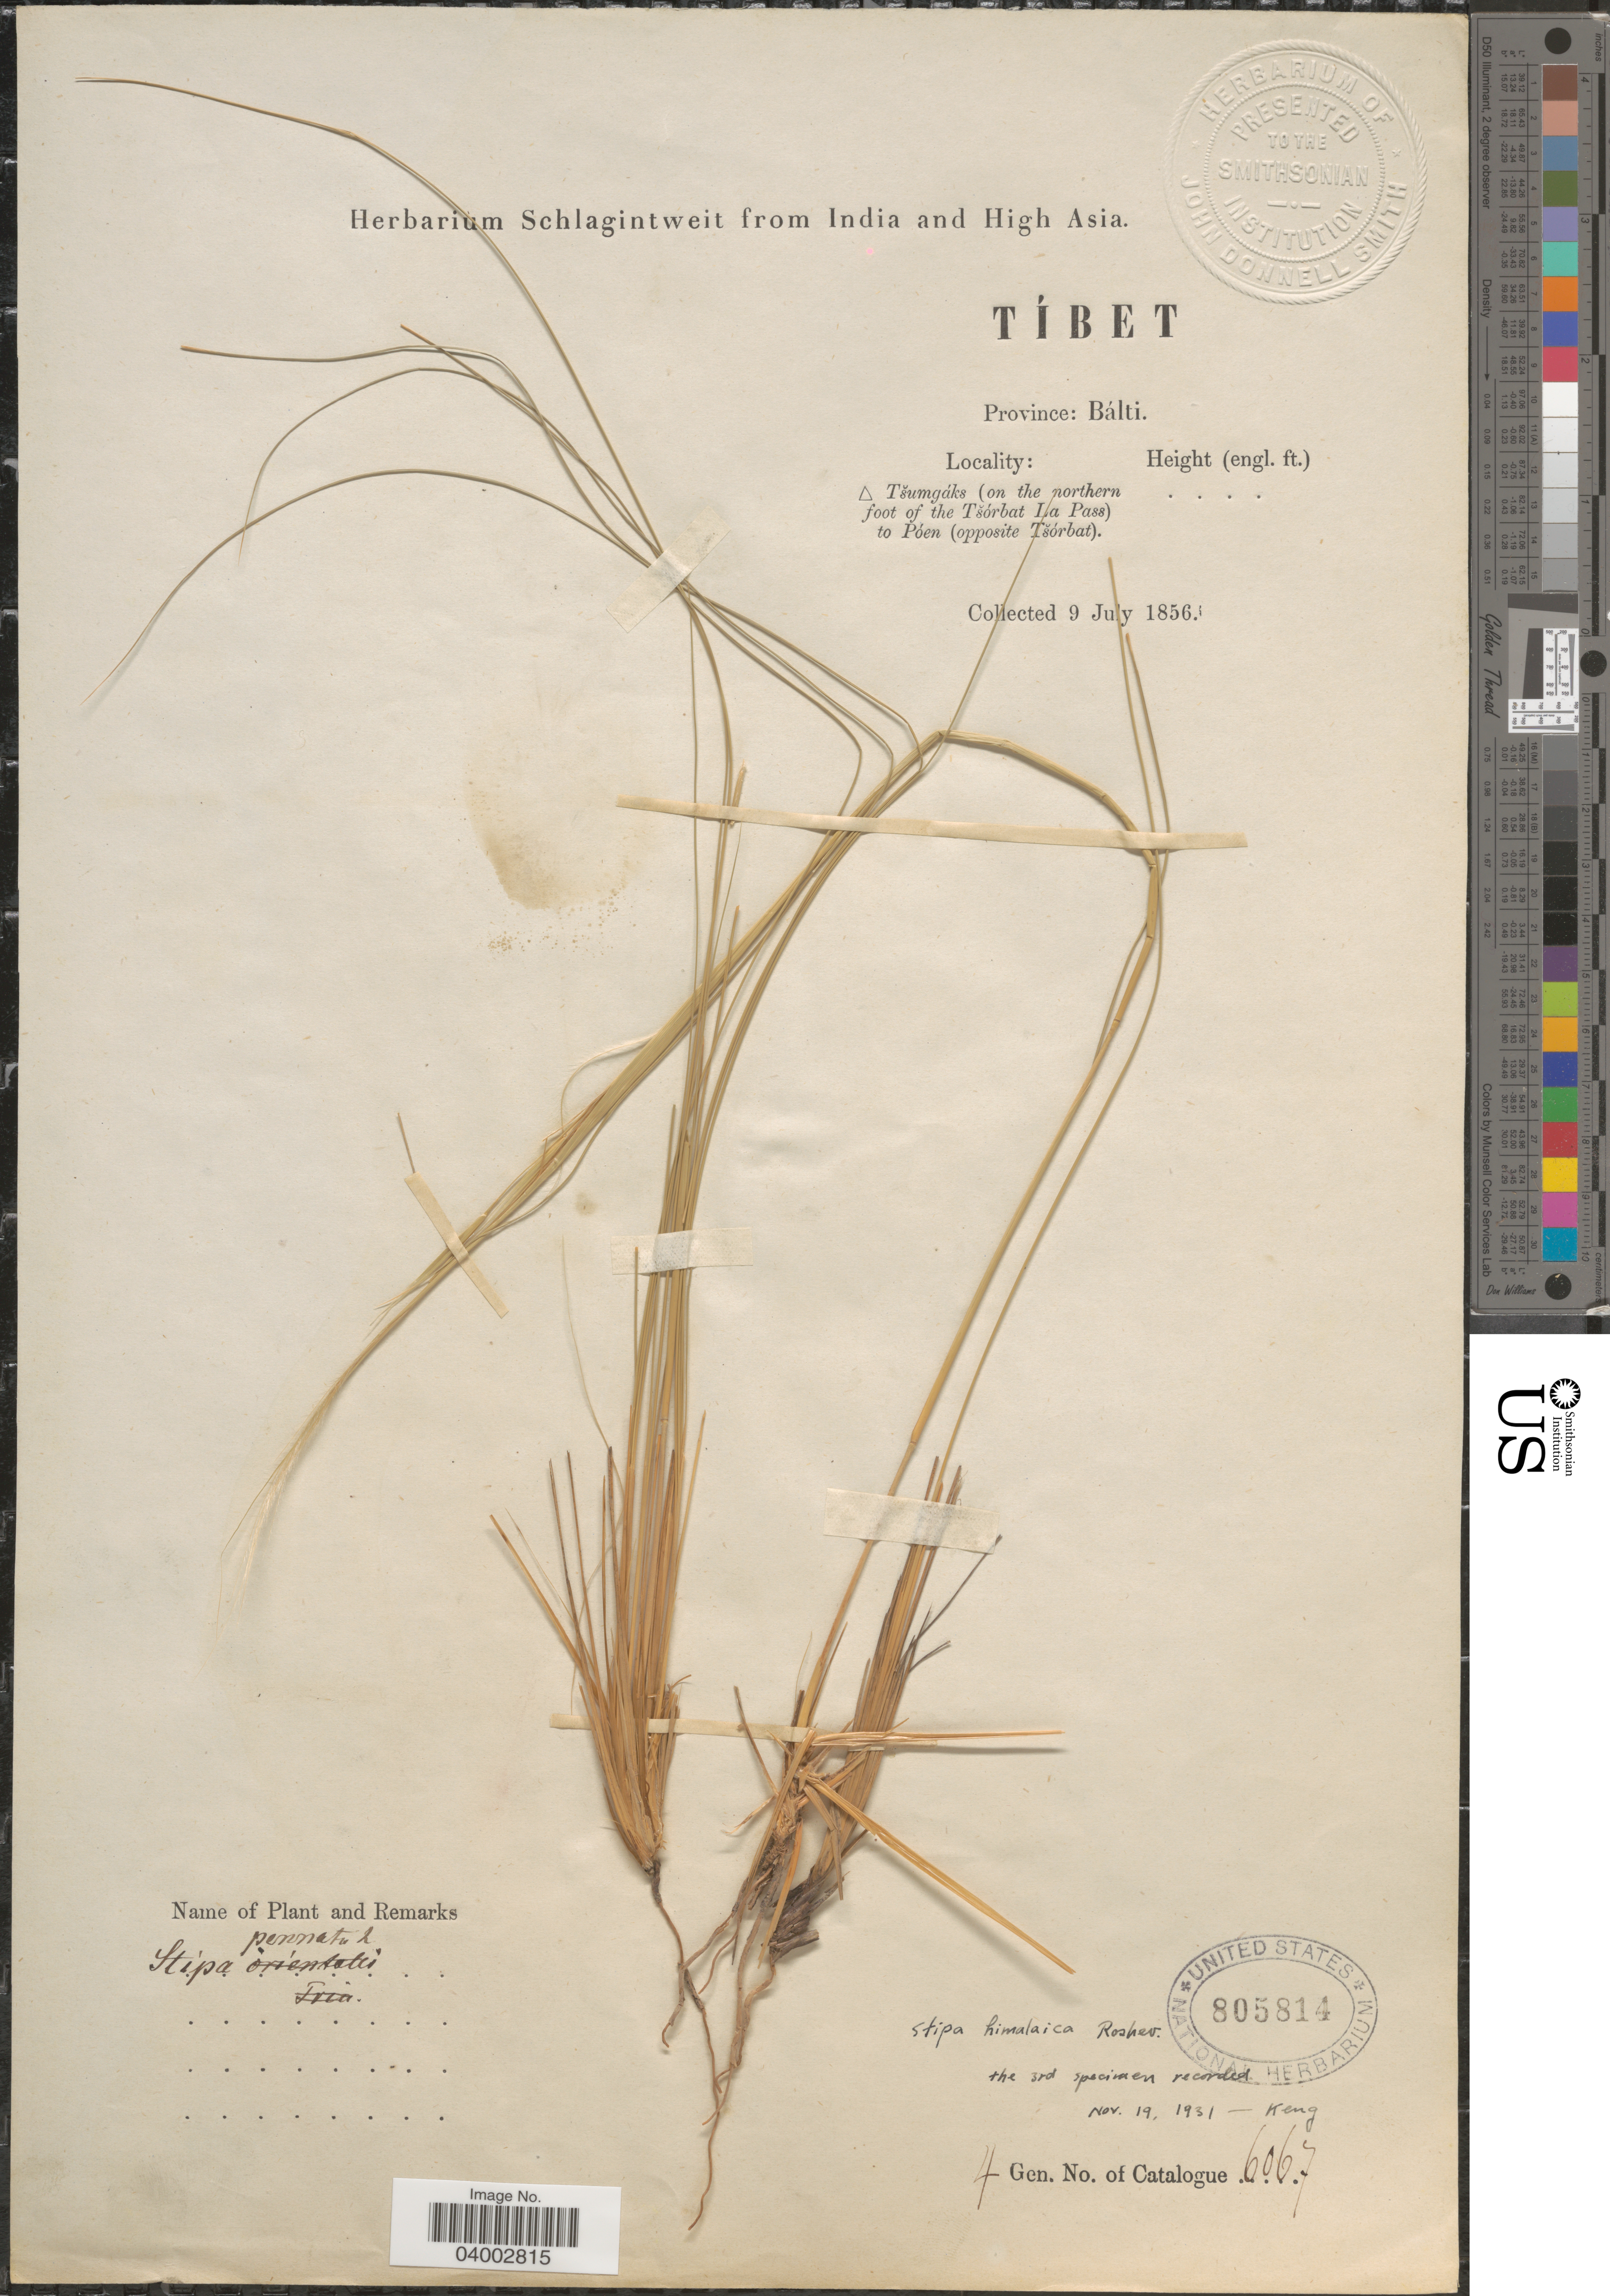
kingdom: Plantae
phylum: Tracheophyta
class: Liliopsida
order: Poales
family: Poaceae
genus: Stipa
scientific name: Stipa himalaica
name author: Roshev.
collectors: ex herb. Schlagintweit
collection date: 1856-07-09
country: China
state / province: Xizang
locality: Tíbet. Province: Bálti. Tšumgáks (on the northern foot of the Tšórbat La Pass) to Póen (opposite Tšórbat).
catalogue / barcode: US 805814